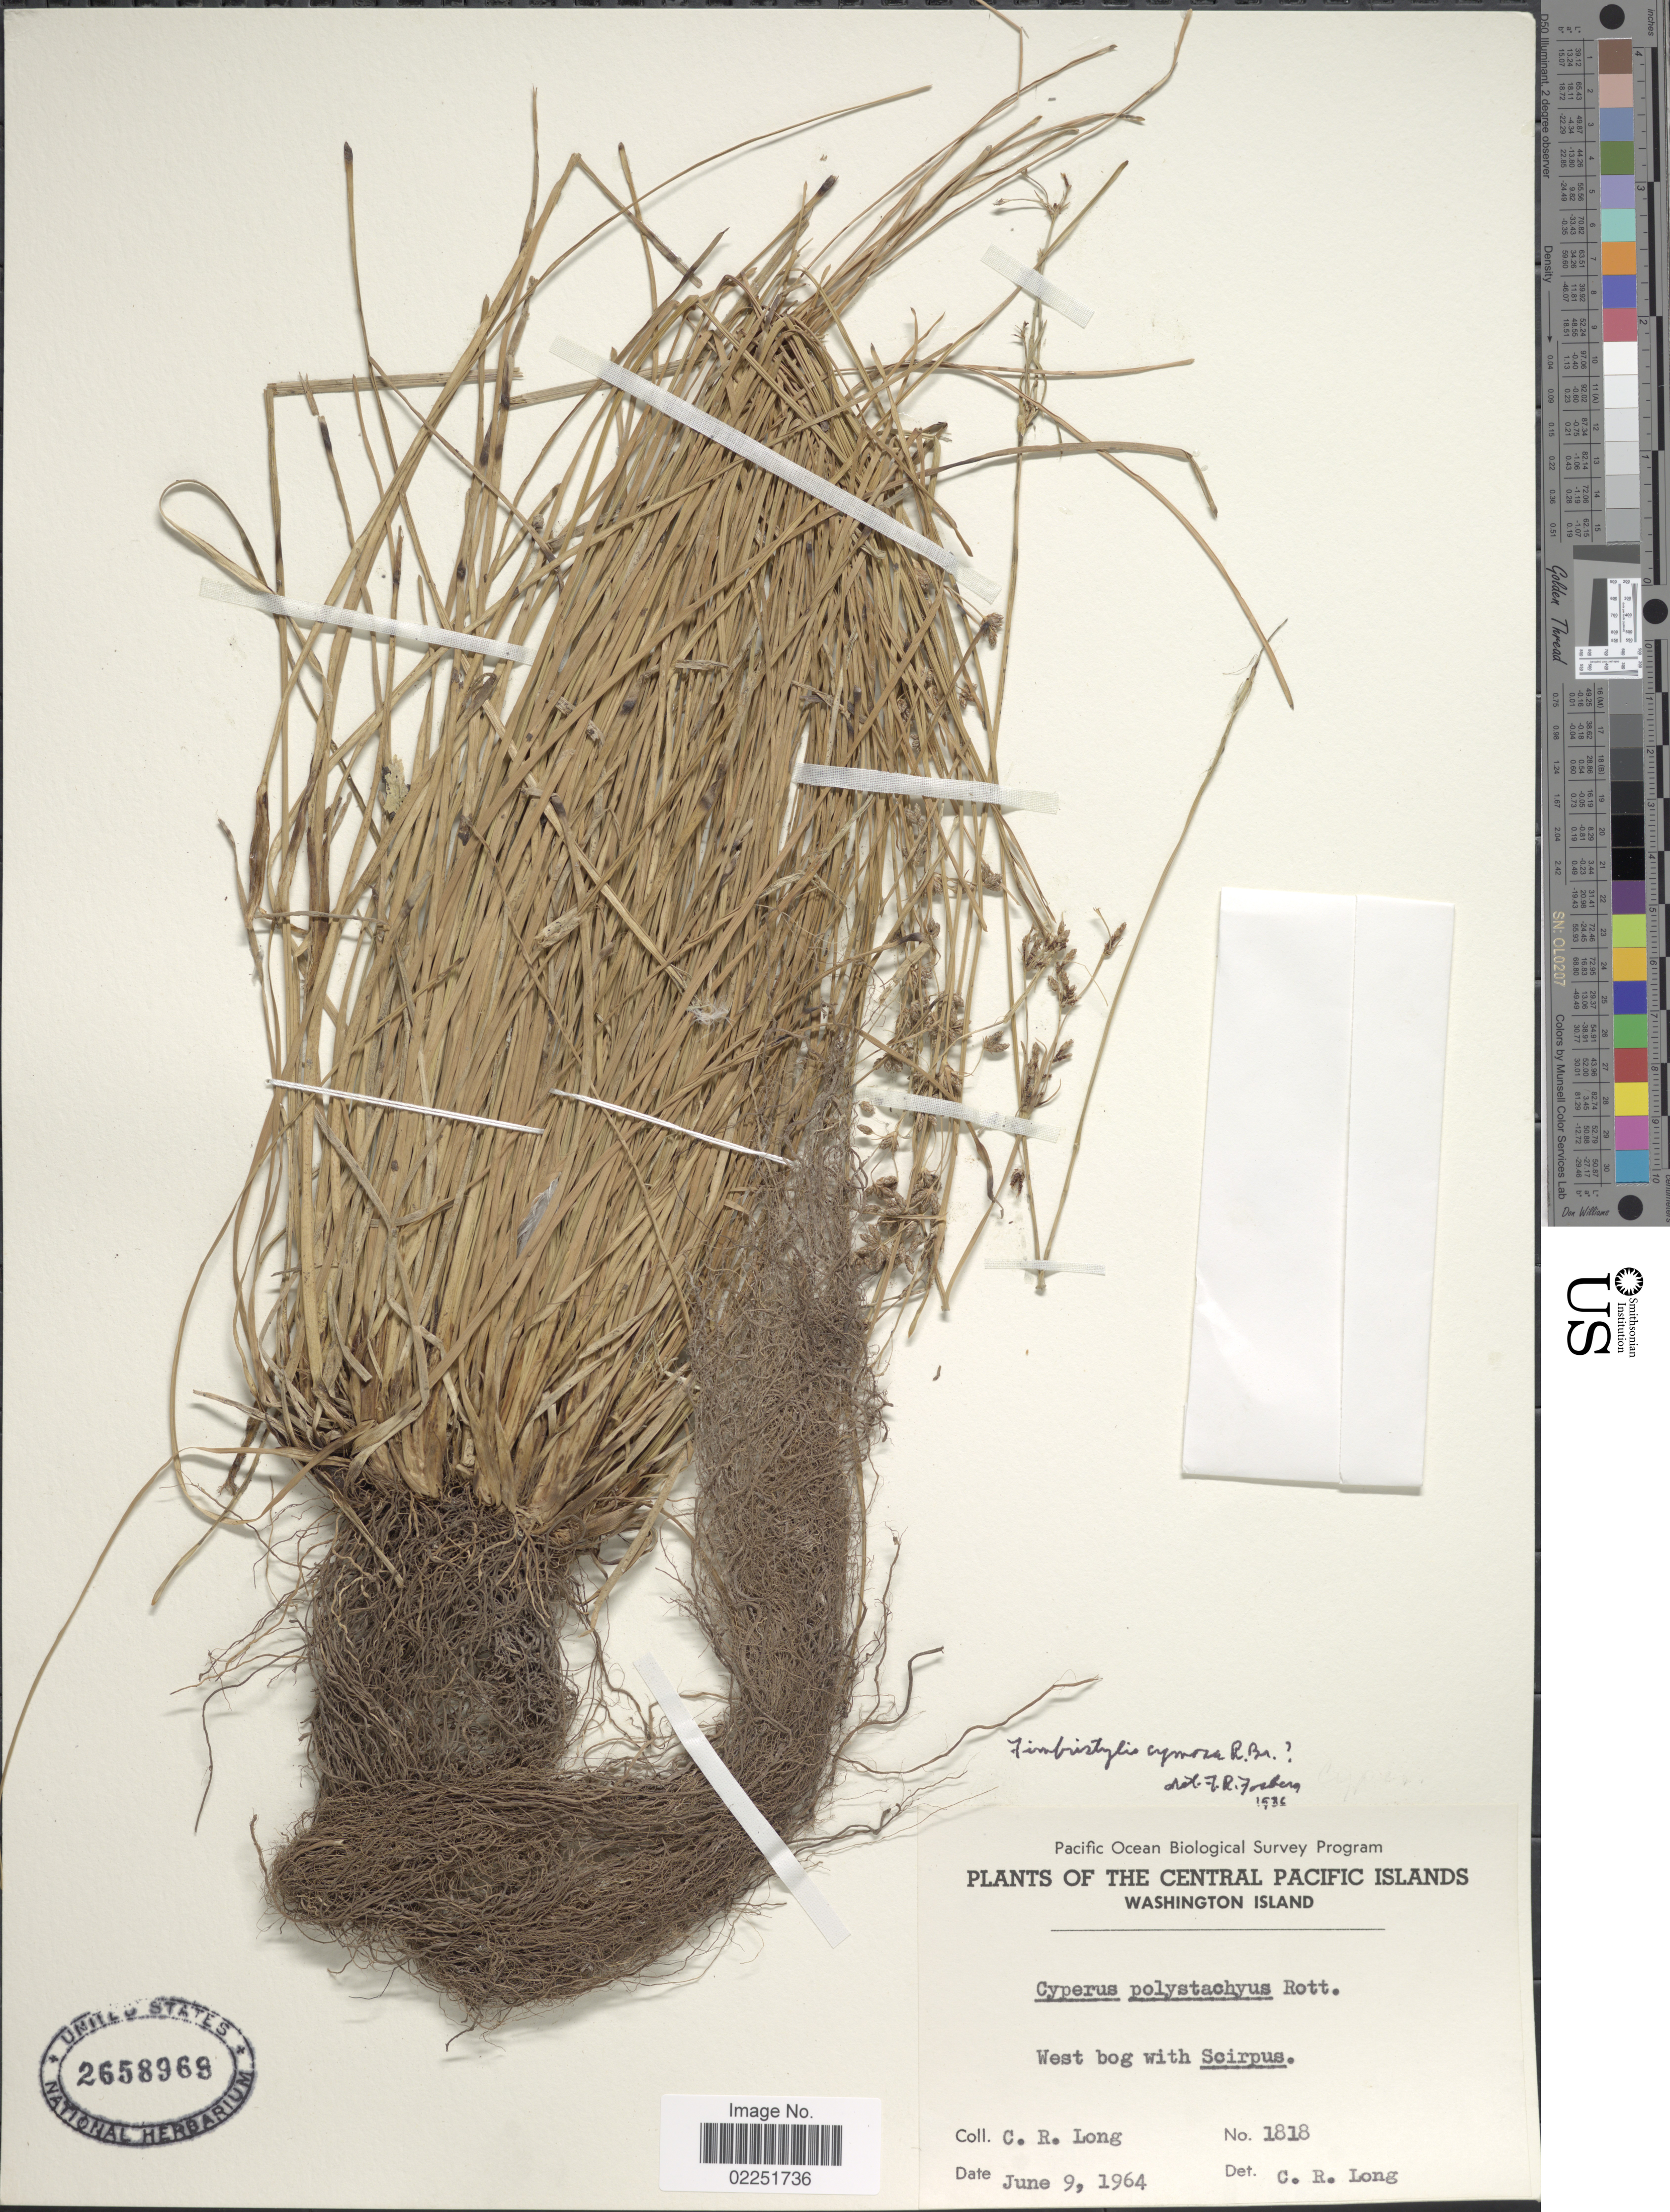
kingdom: Plantae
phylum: Tracheophyta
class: Liliopsida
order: Poales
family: Cyperaceae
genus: Fimbristylis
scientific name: Fimbristylis cymosa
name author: R. Br.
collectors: C. R. Long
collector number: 1818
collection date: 1964-06-09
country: Kiribati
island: Teraina [Washington]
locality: Central Pacific Islands. Washington Island. west bog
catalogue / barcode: US 2658968